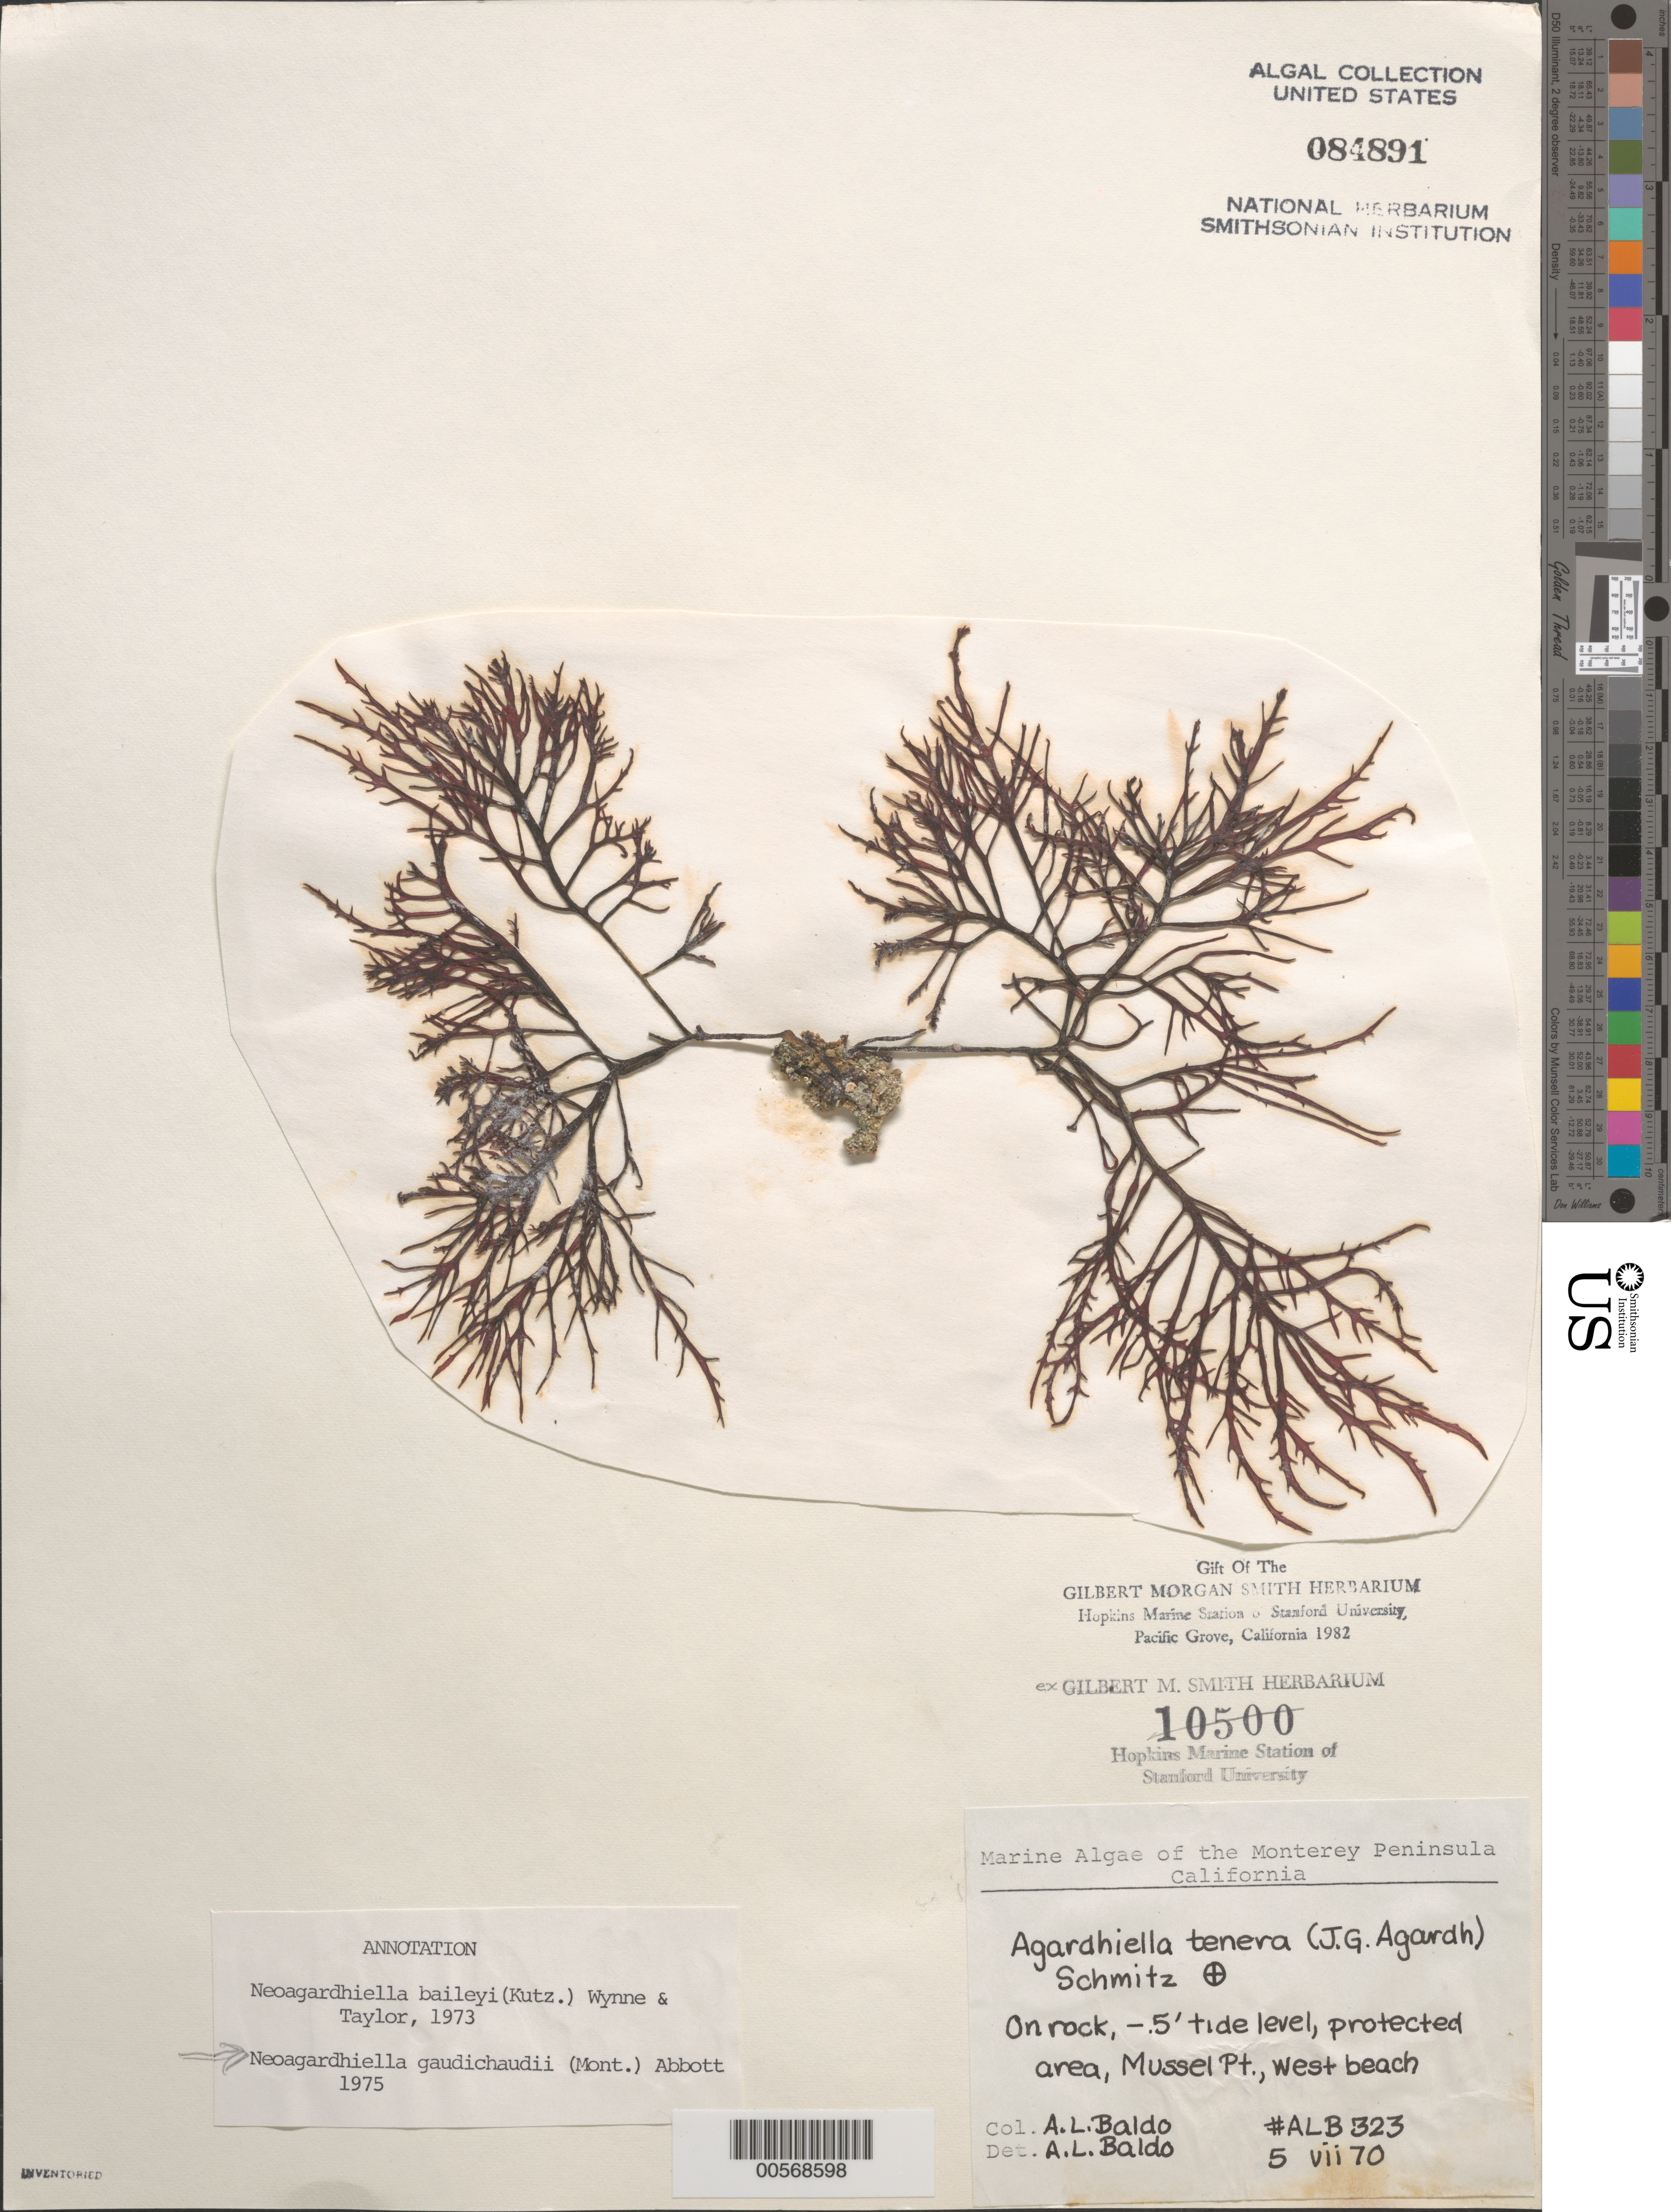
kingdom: Plantae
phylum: Rhodophyta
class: Florideophyceae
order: Gigartinales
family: Solieriaceae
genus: Sarcodiotheca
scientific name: Sarcodiotheca gaudichaudii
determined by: Algae name updating Project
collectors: A. Baldo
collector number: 323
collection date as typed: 05 Jul 1970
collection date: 1970-07-05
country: United States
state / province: California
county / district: Monterey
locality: West Beach of Mussel Point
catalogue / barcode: US 84891